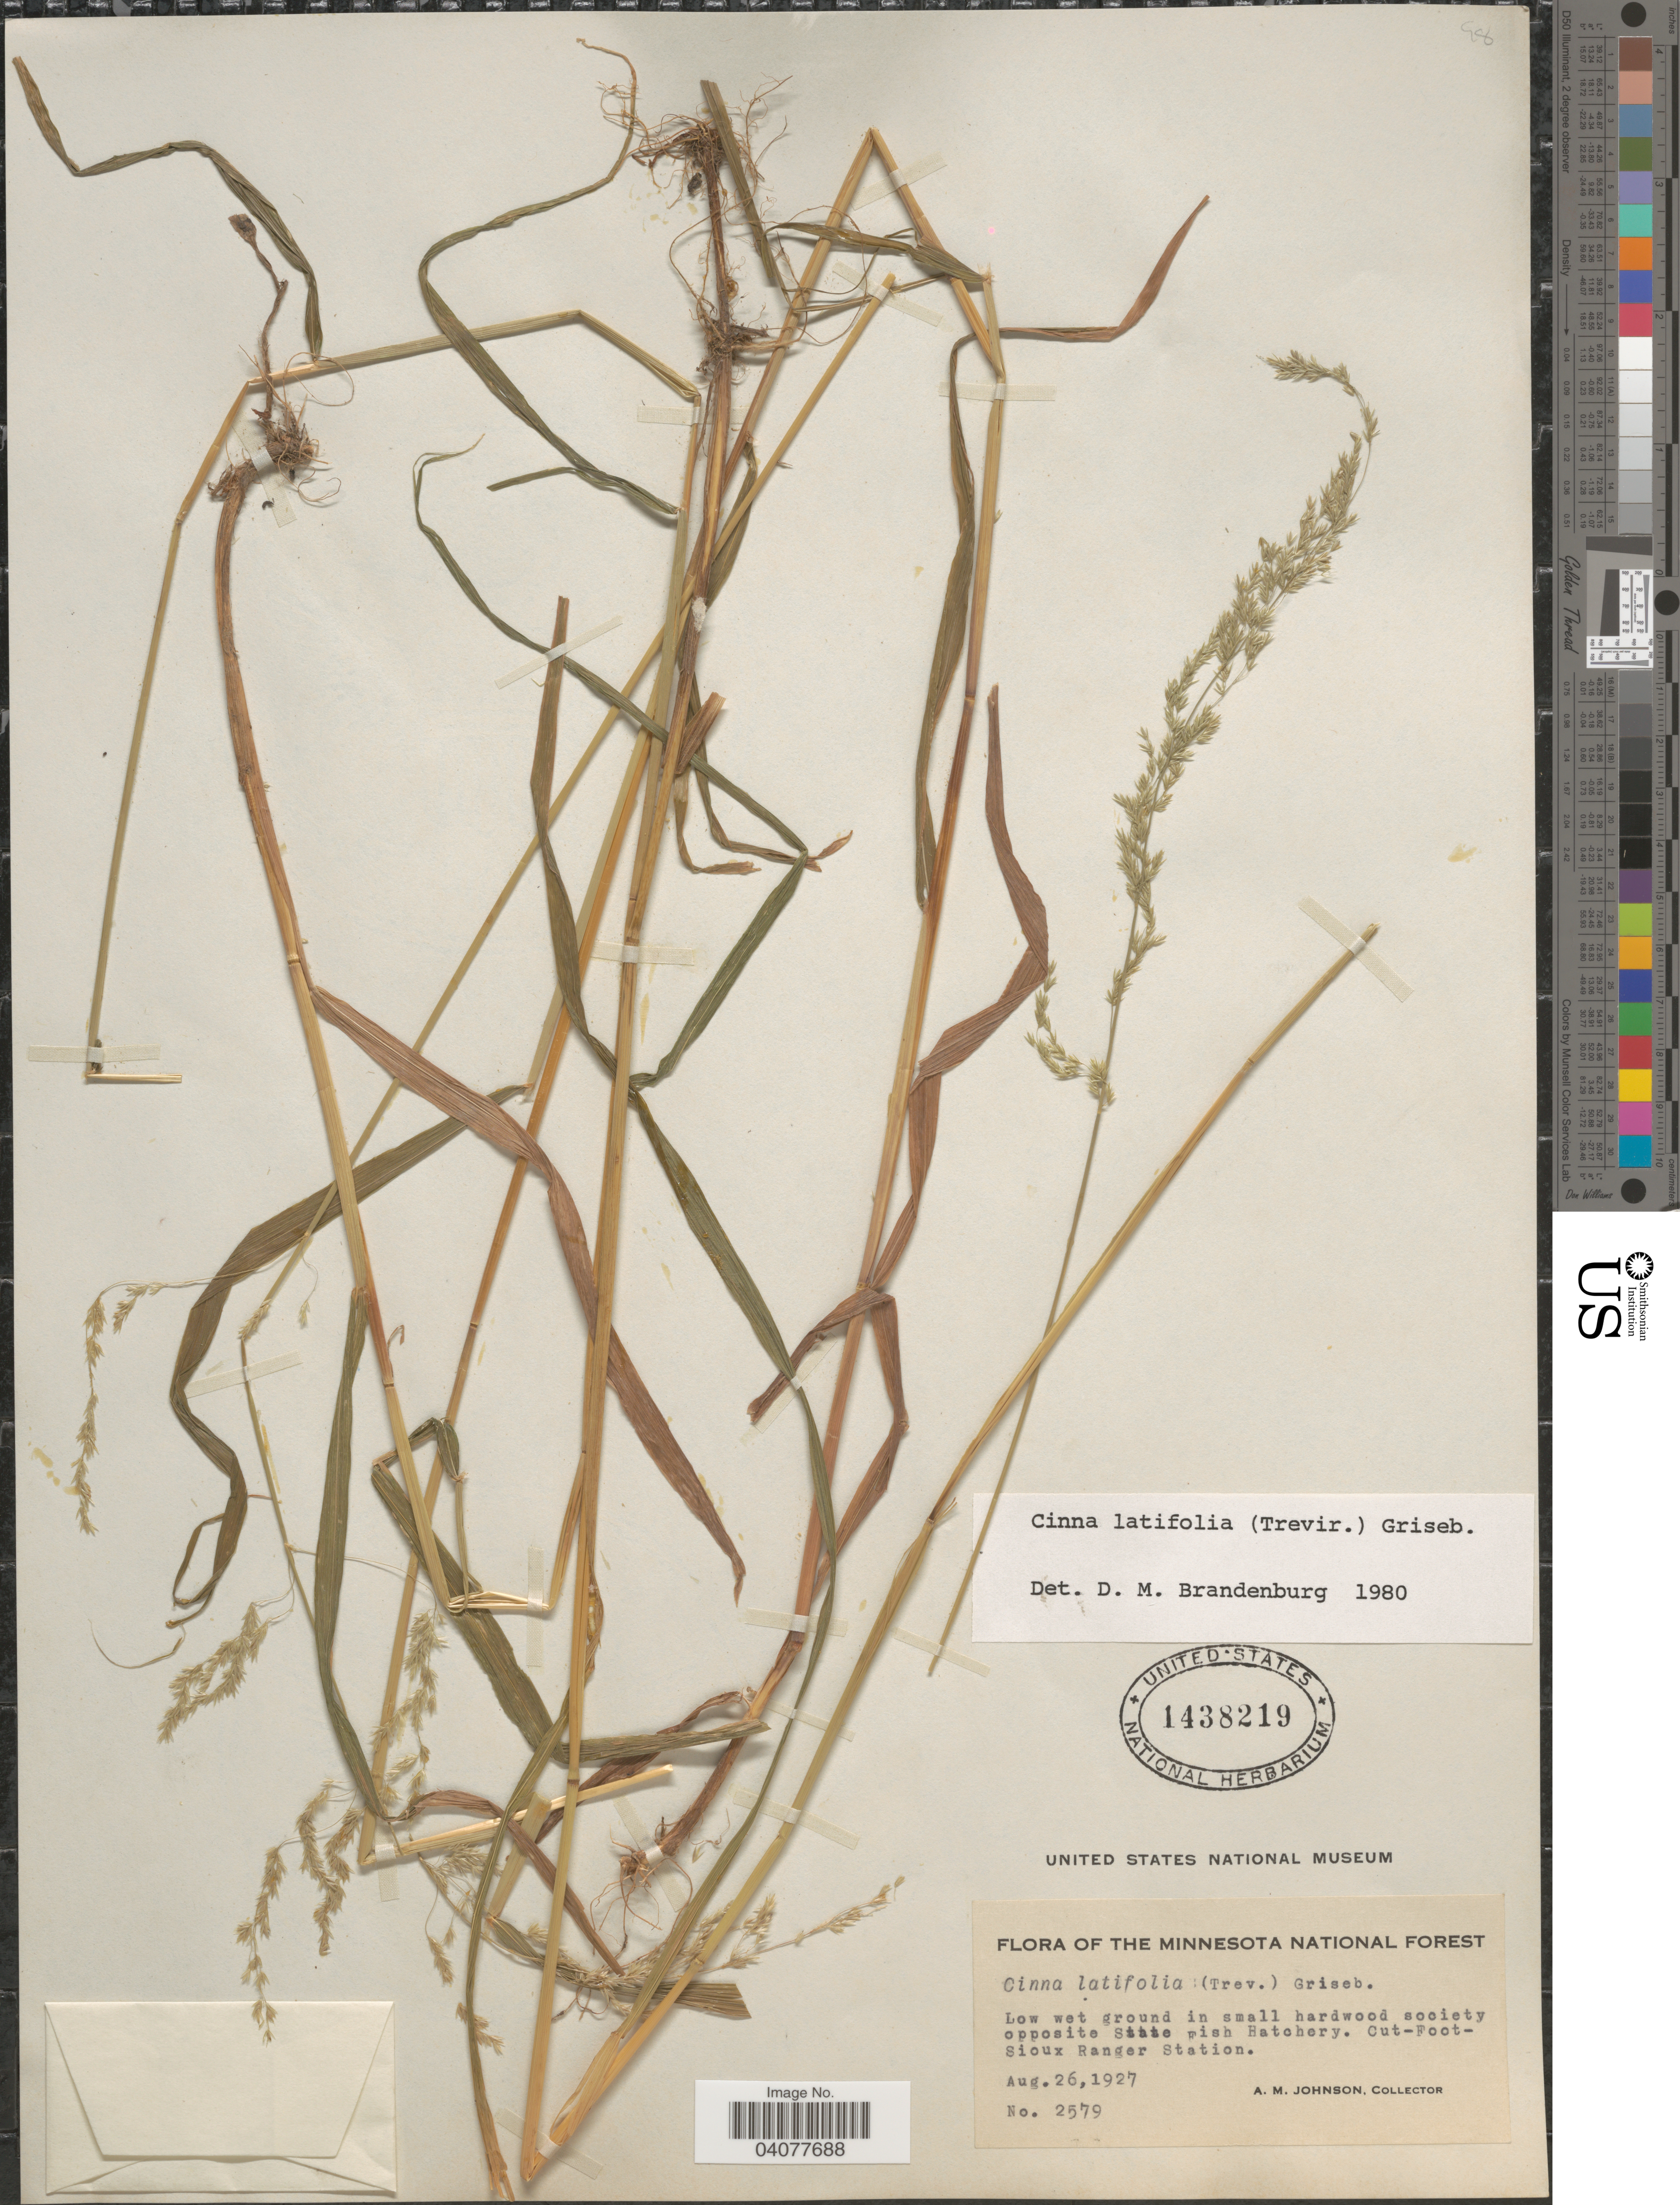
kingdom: Plantae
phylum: Tracheophyta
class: Liliopsida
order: Poales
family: Poaceae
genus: Cinna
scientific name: Cinna latifolia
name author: (Trevir. ex Goeppert) Griseb.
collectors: A. M. Johnson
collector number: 2579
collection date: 1927-08-26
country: United States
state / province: Minnesota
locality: Minnesota National Forest. Low wet ground in small hardwood society opposite Site Fish Hatchery. Cut-Foot-Sioux Ranger Station.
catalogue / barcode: US 1438219